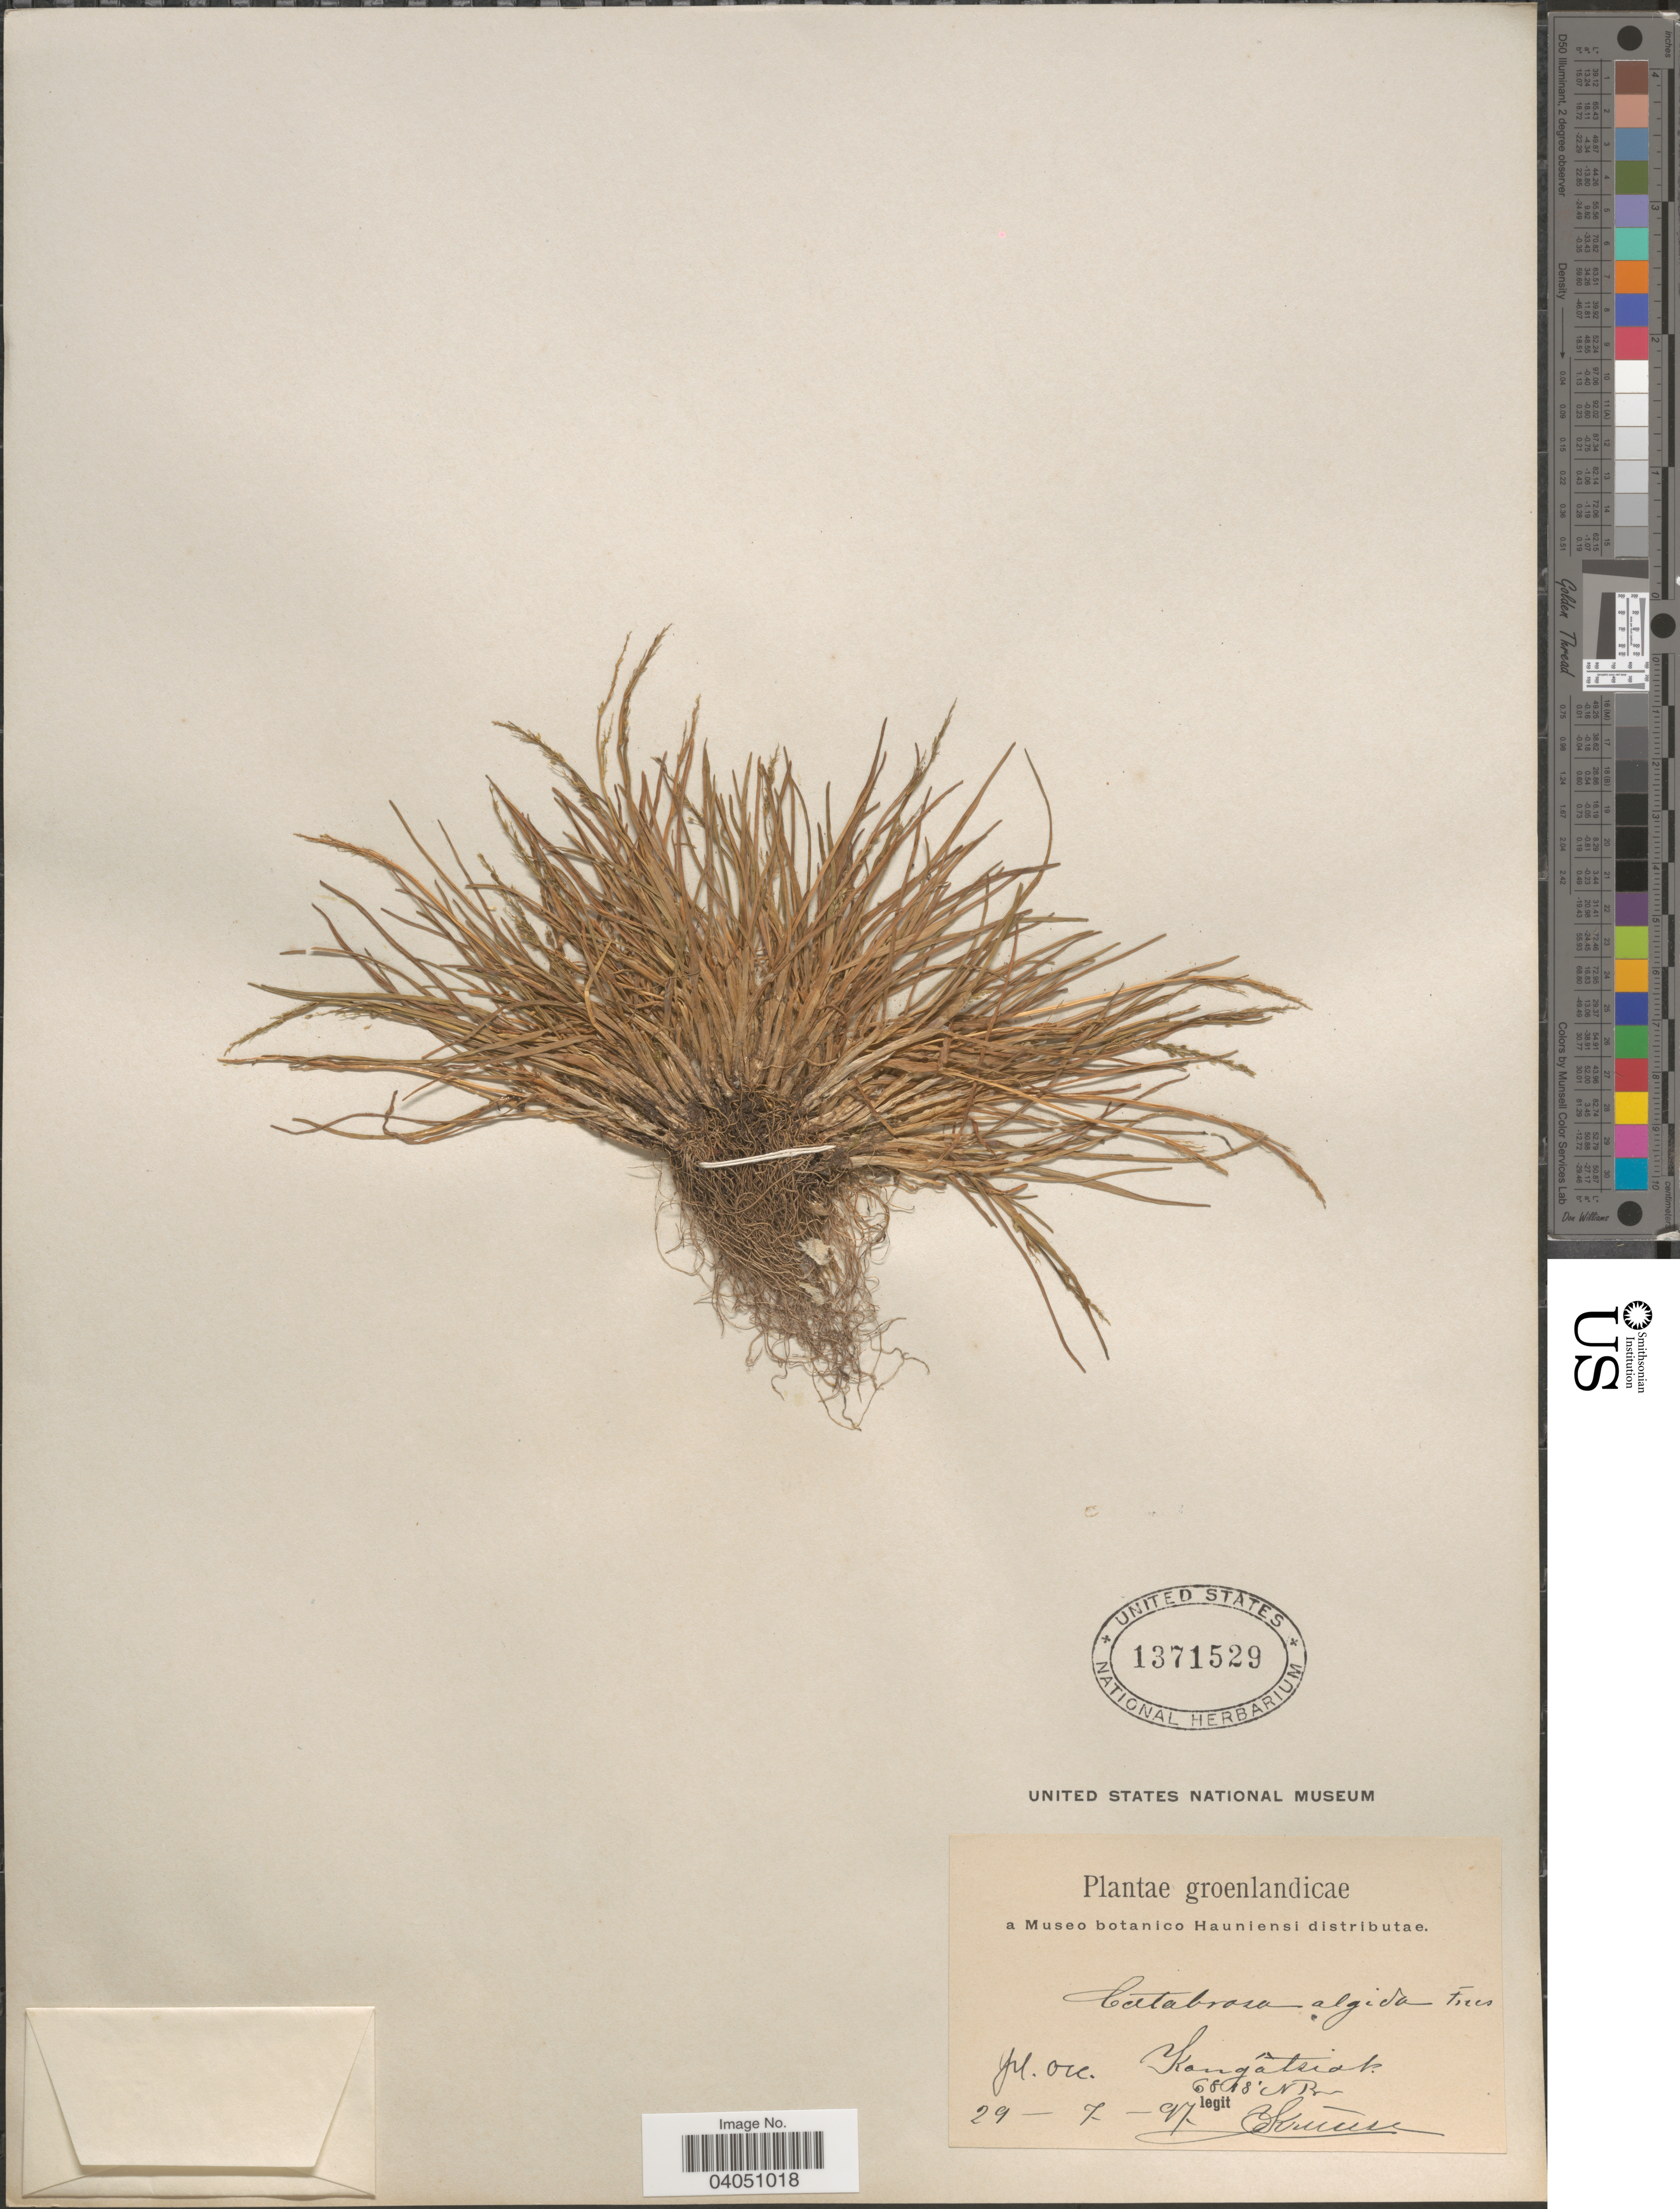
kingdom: Plantae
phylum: Tracheophyta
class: Liliopsida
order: Poales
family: Poaceae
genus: Phippsia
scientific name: Phippsia algida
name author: (Sol.) R. Br.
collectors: C. Kruuse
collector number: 6818*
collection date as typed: Transcribed d/m/y: 29/7/97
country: Greenland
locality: Groenlandicae. Grl. Occ. Kangâtsiak.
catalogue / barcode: US 1371529